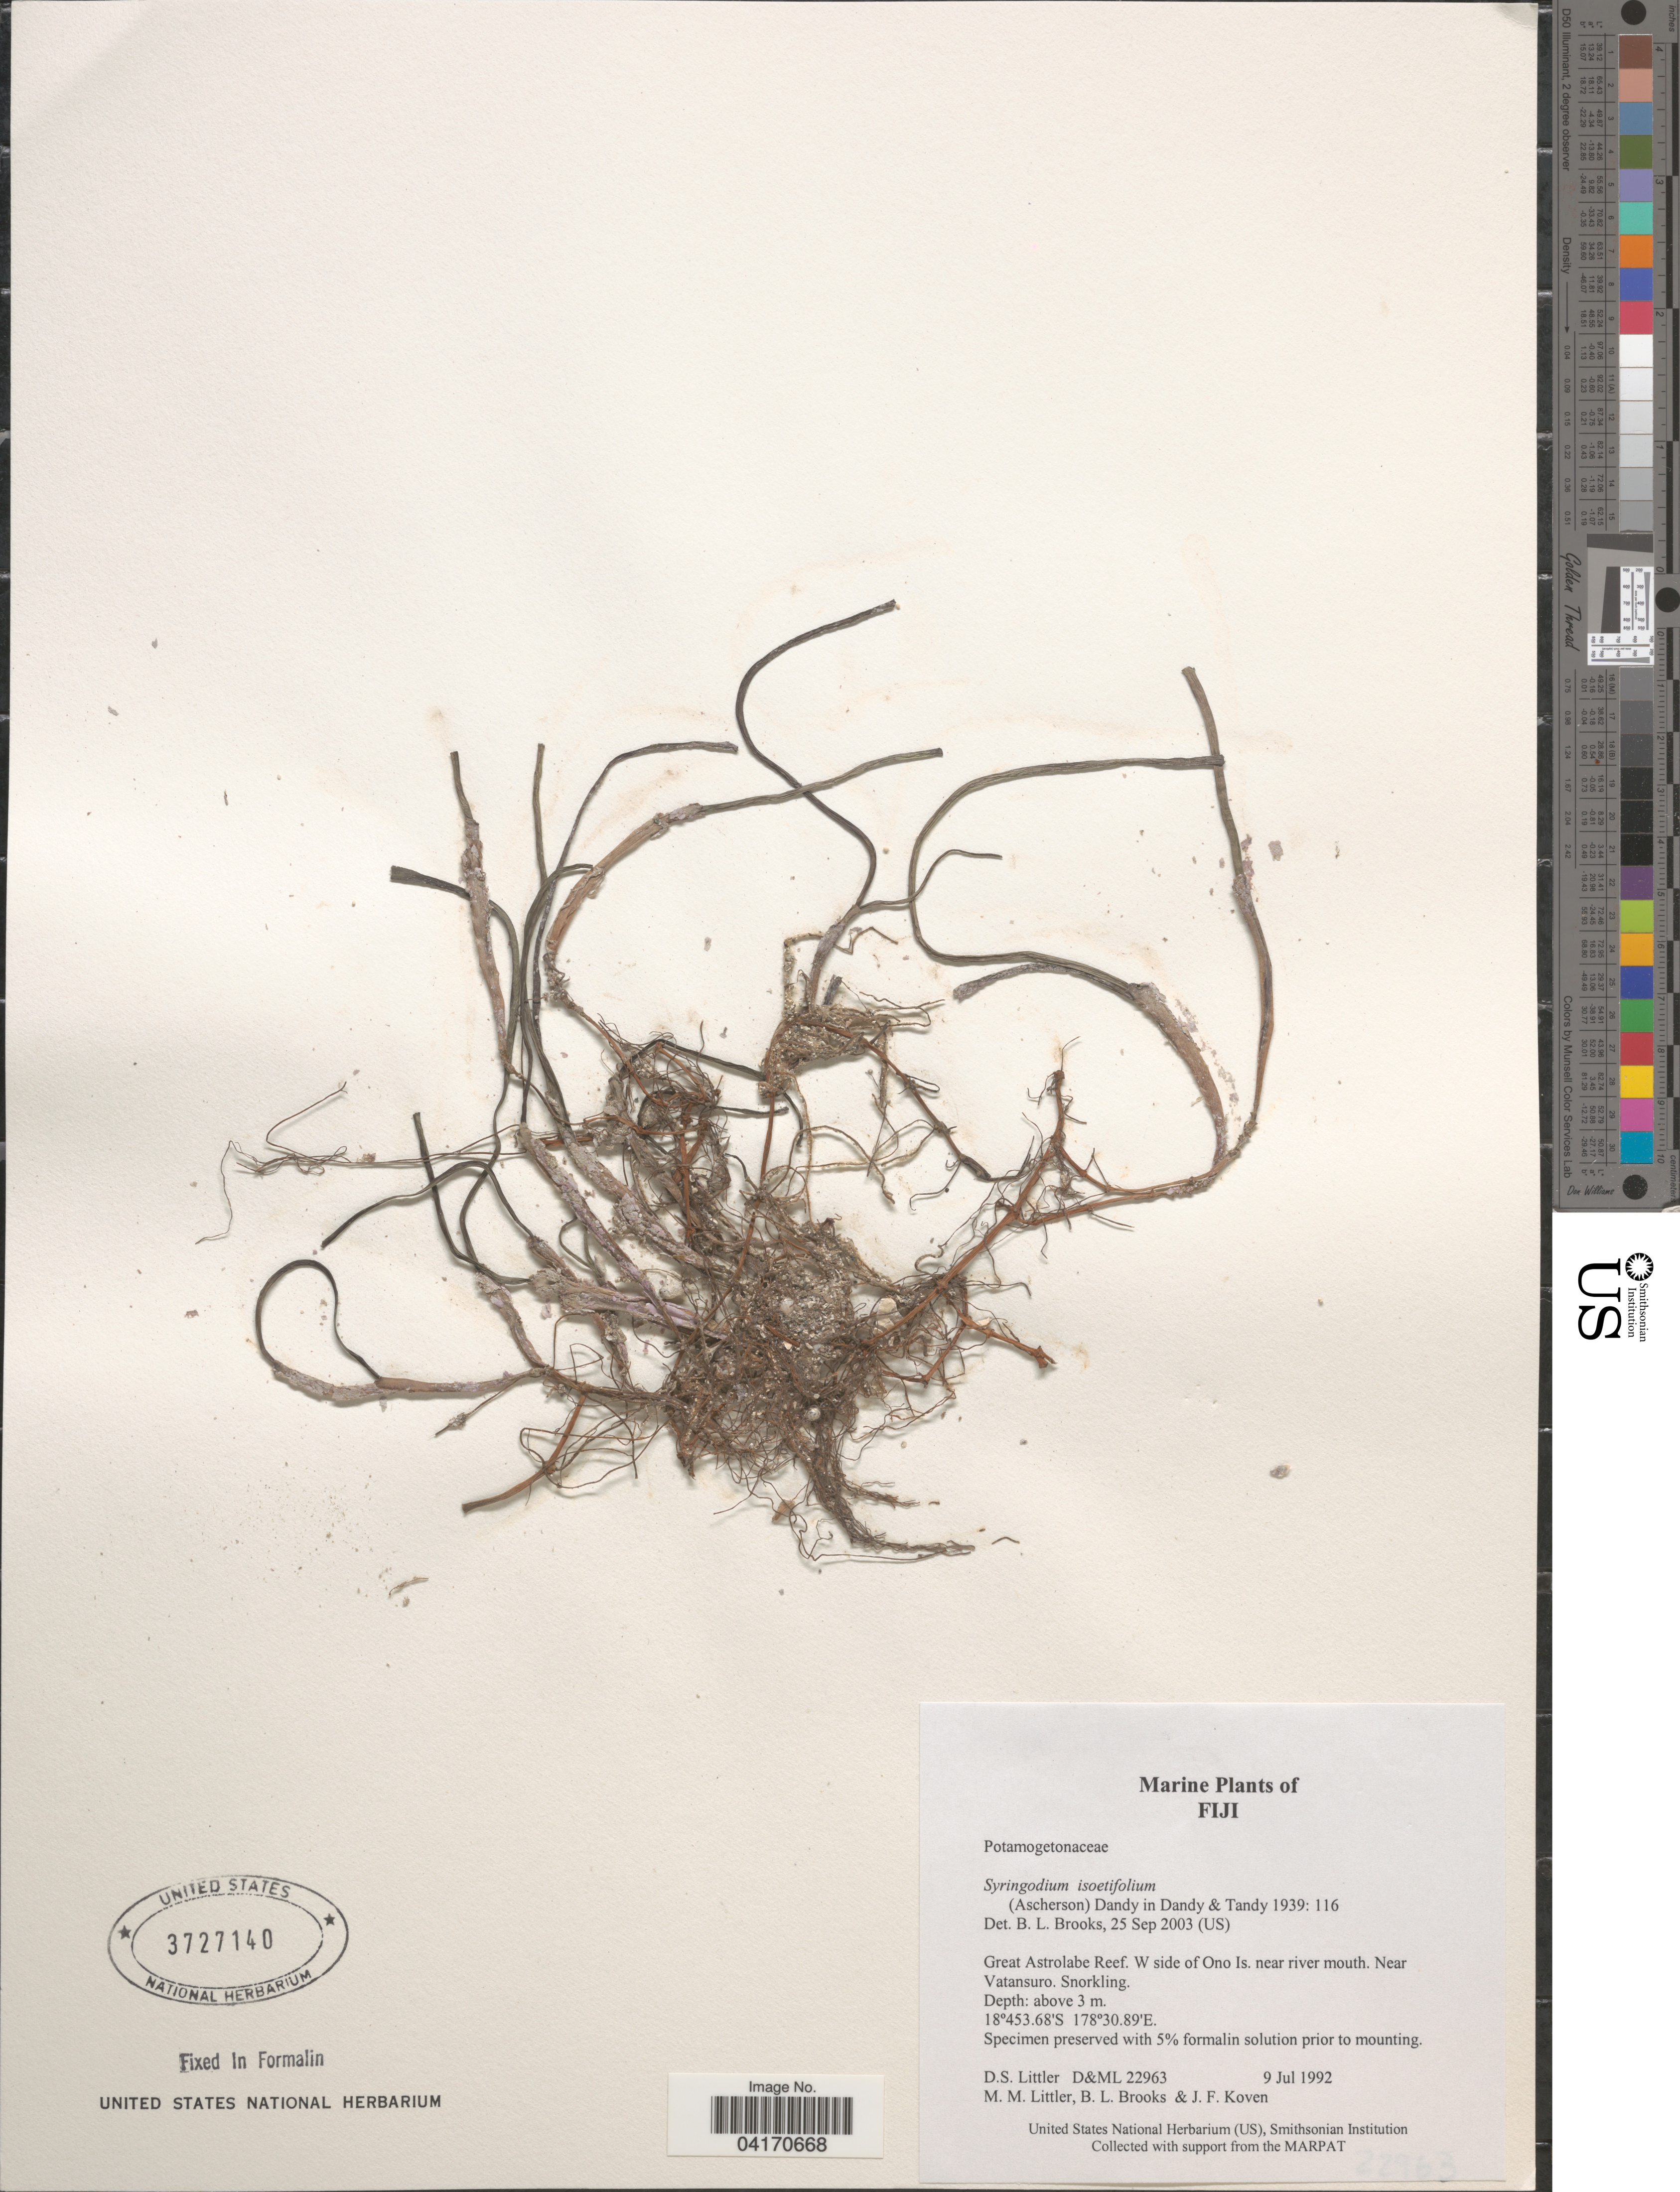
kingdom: Plantae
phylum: Tracheophyta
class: Liliopsida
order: Alismatales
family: Cymodoceaceae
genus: Syringodium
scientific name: Syringodium isoetifolium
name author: (Asch.) Dandy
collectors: D. S. Littler, B. Brooks & J. Koven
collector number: D&ML 22963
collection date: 1992-07-09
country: Fiji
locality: The Great Astrolabe Reef. W of Ono Is. near river mouth. Near Vatansuro.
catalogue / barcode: US 3727140